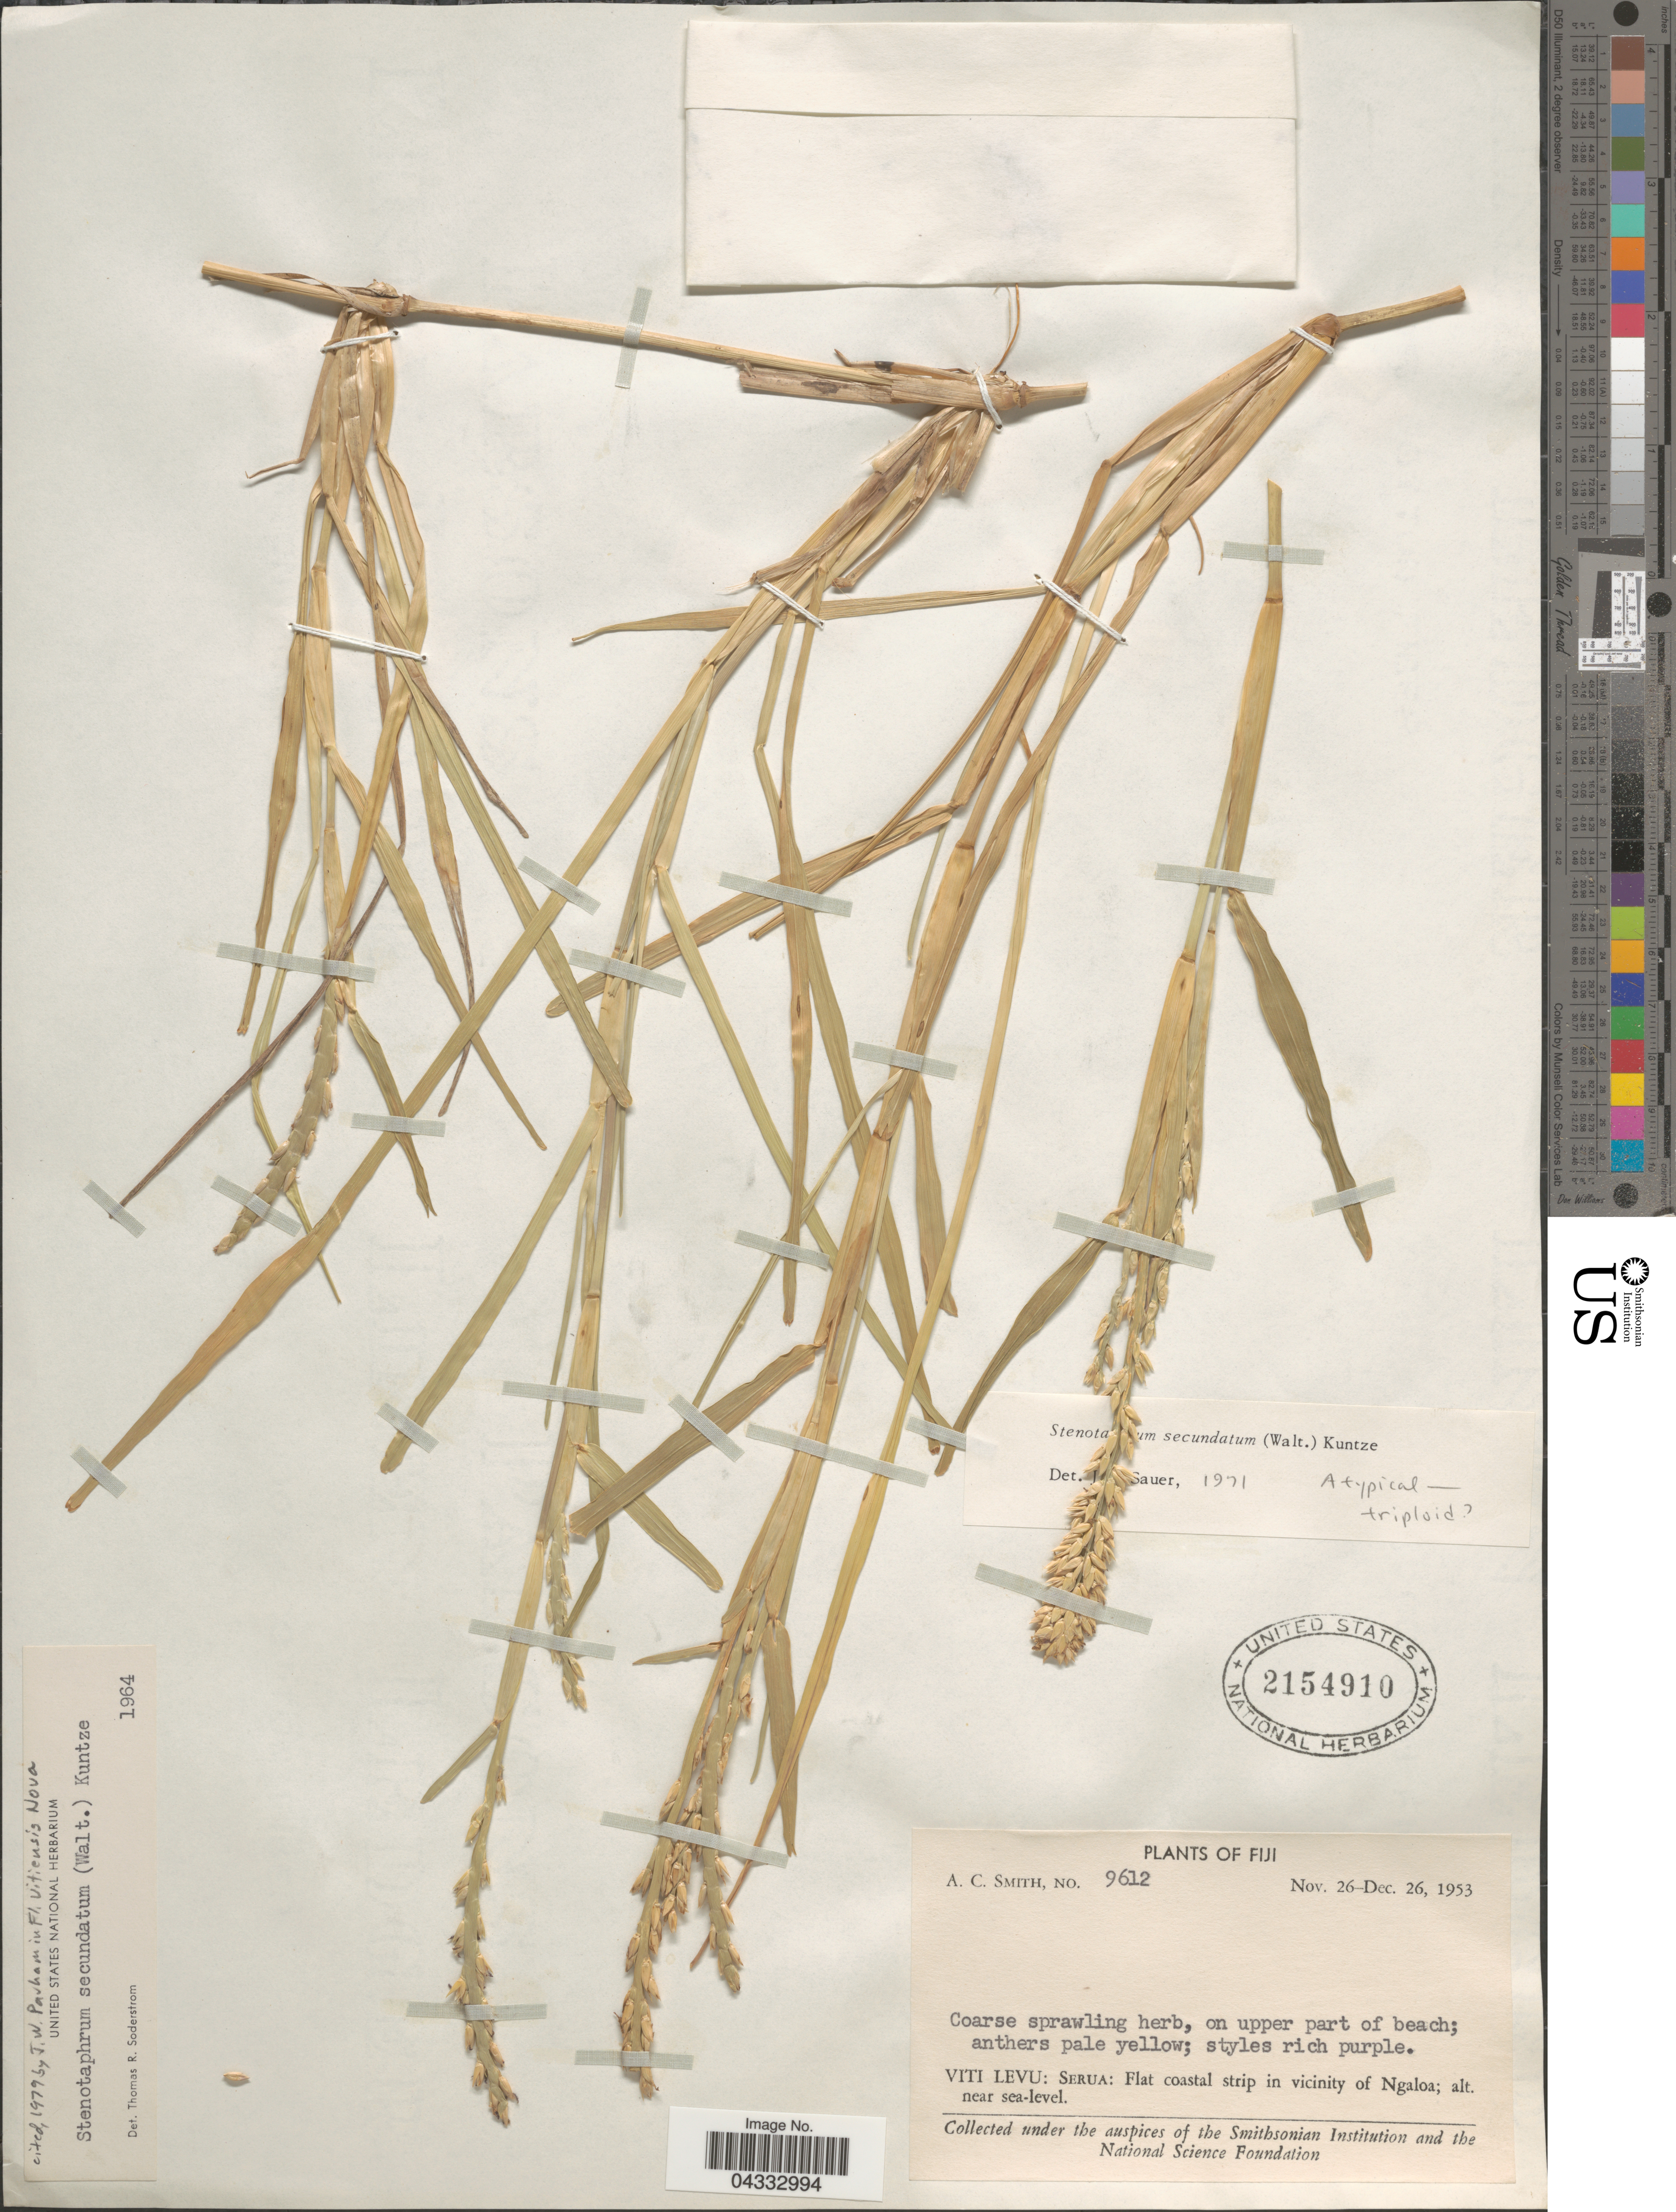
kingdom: Plantae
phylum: Tracheophyta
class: Liliopsida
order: Poales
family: Poaceae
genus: Stenotaphrum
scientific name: Stenotaphrum secundatum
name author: (Walter) Kuntze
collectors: A. C. Smith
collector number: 9612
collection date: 1953-11-26/1953-12-26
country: Fiji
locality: Viti Levu: Serua: Flat coastal strip in vicinity of Ngaloa.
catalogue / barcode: US 2154910